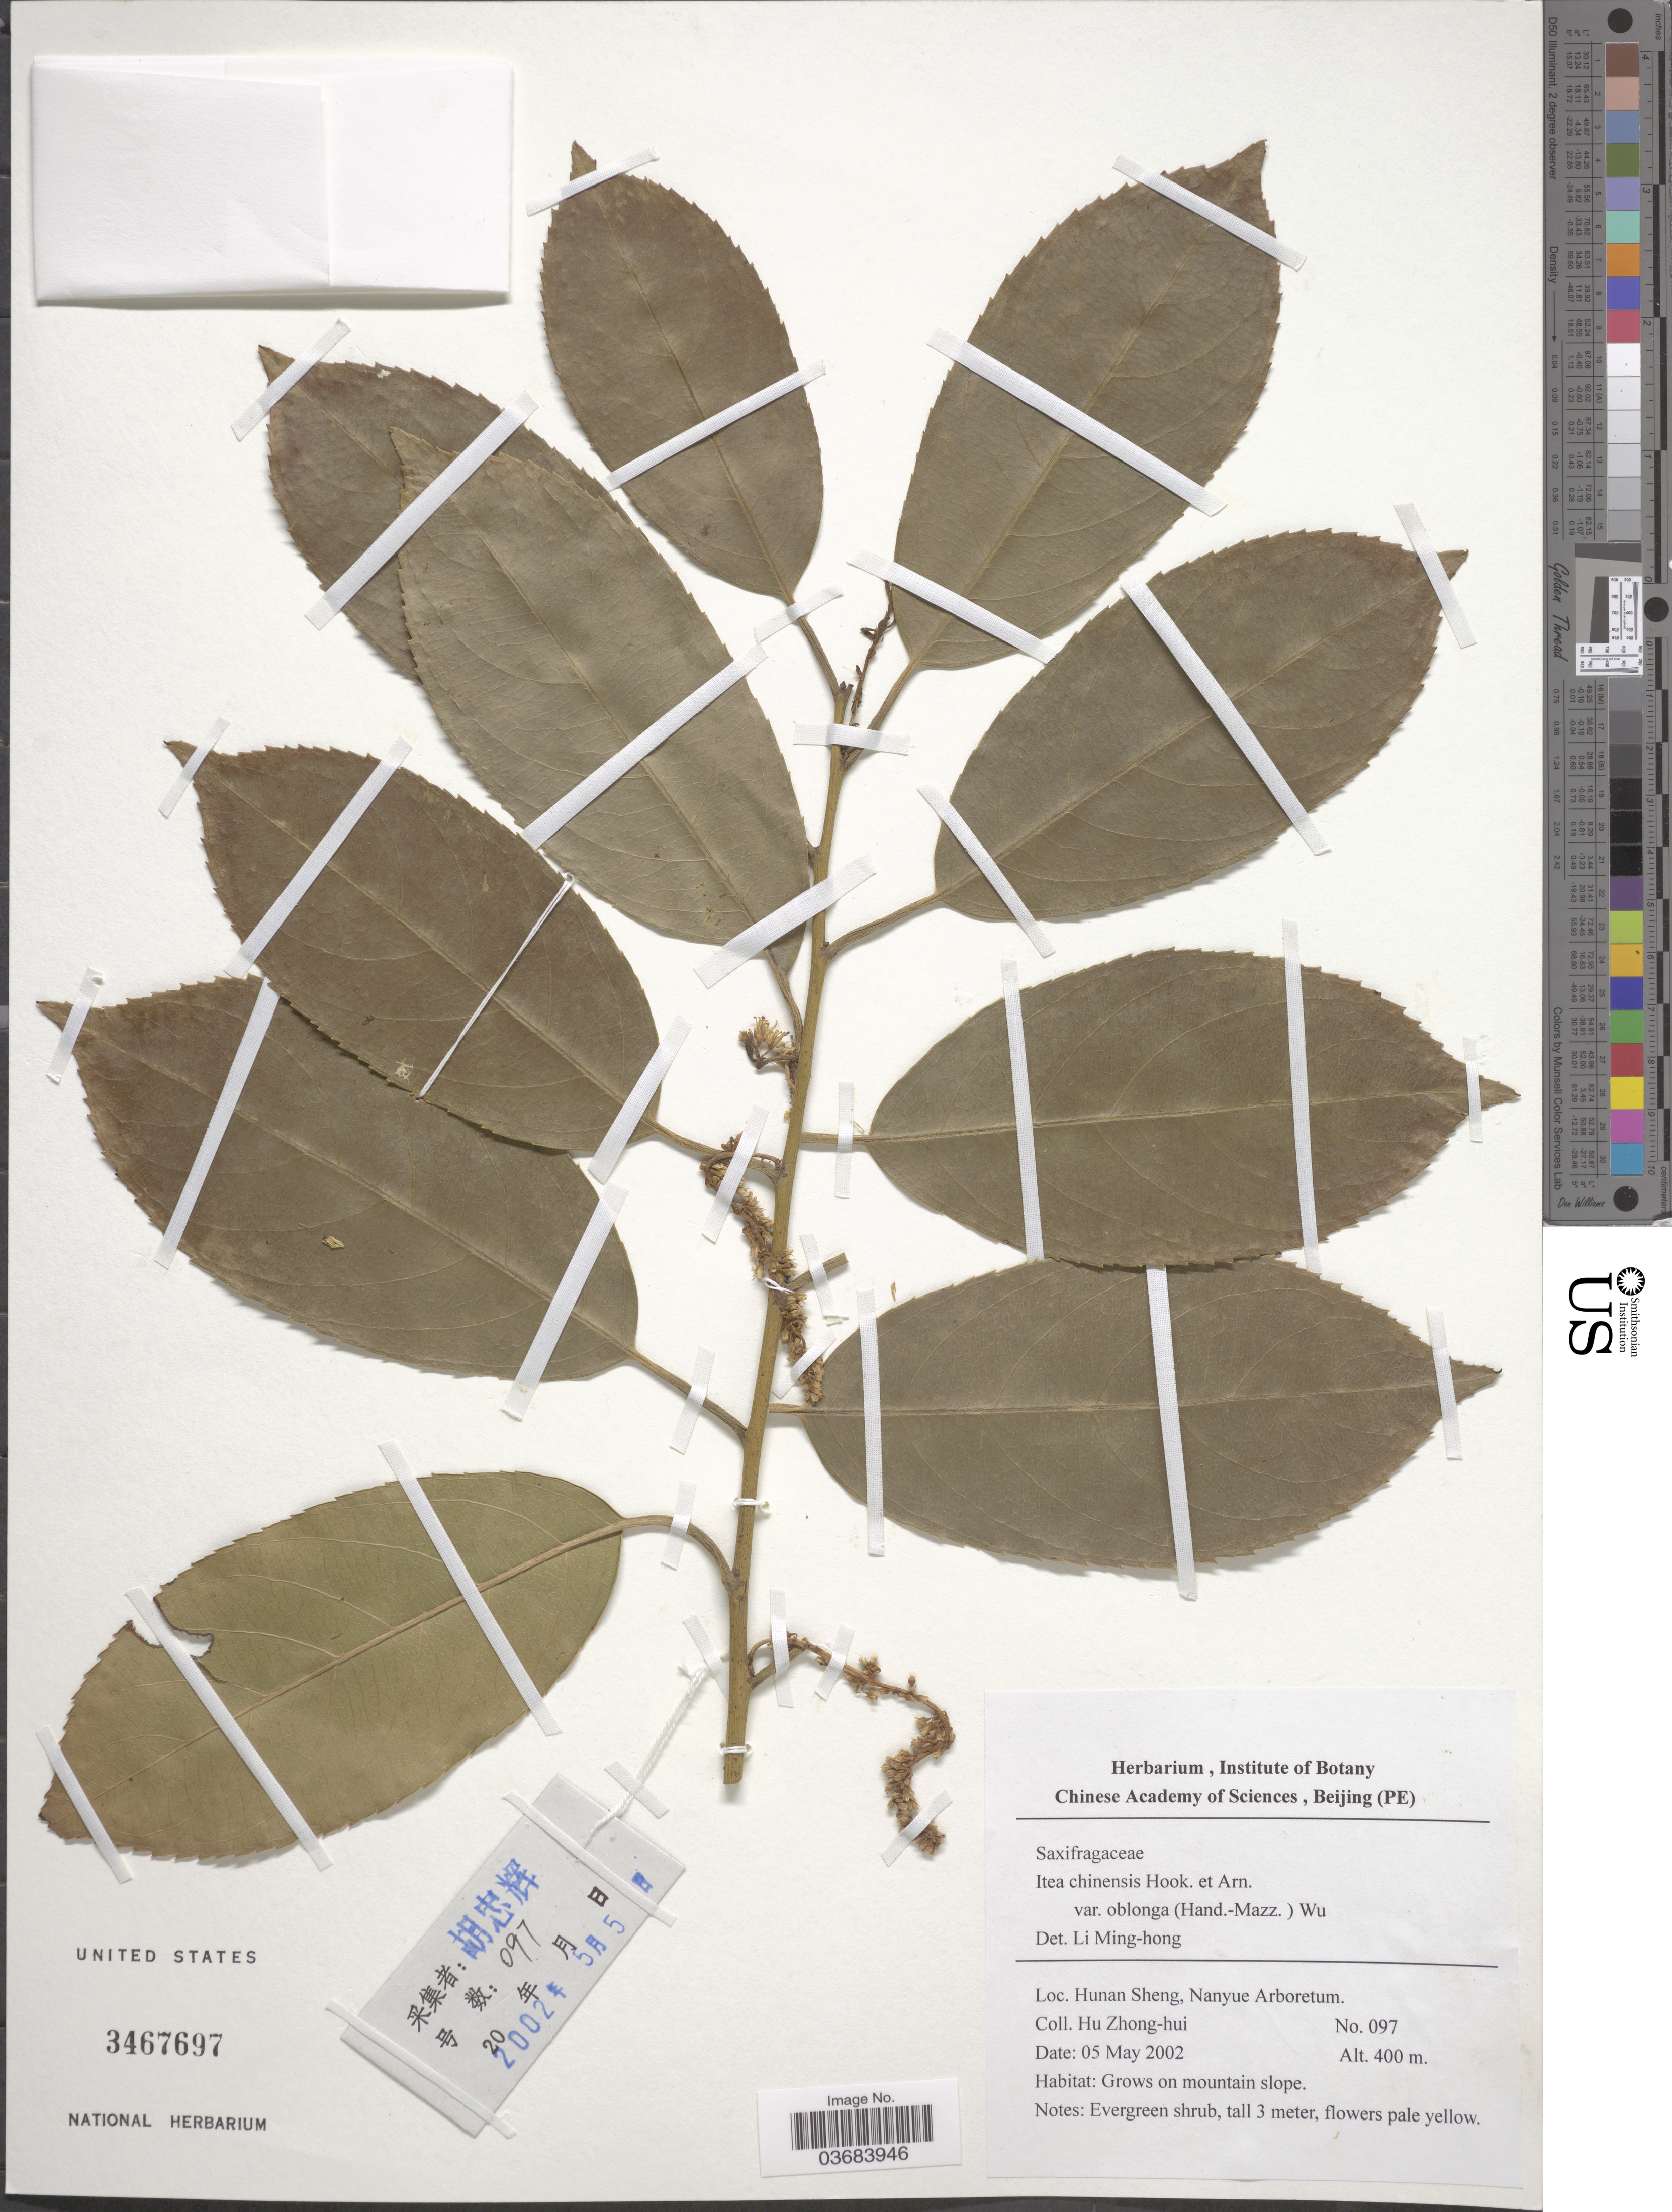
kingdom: Plantae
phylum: Tracheophyta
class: Magnoliopsida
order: Saxifragales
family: Iteaceae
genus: Itea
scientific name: Itea chinensis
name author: W. Hook. & H.J. Arn.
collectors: Z. H. Hu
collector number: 097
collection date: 2002-05-05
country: China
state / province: Hunan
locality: Hunan Sheng, Nanyue Arboretum.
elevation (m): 400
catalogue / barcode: US 3467697